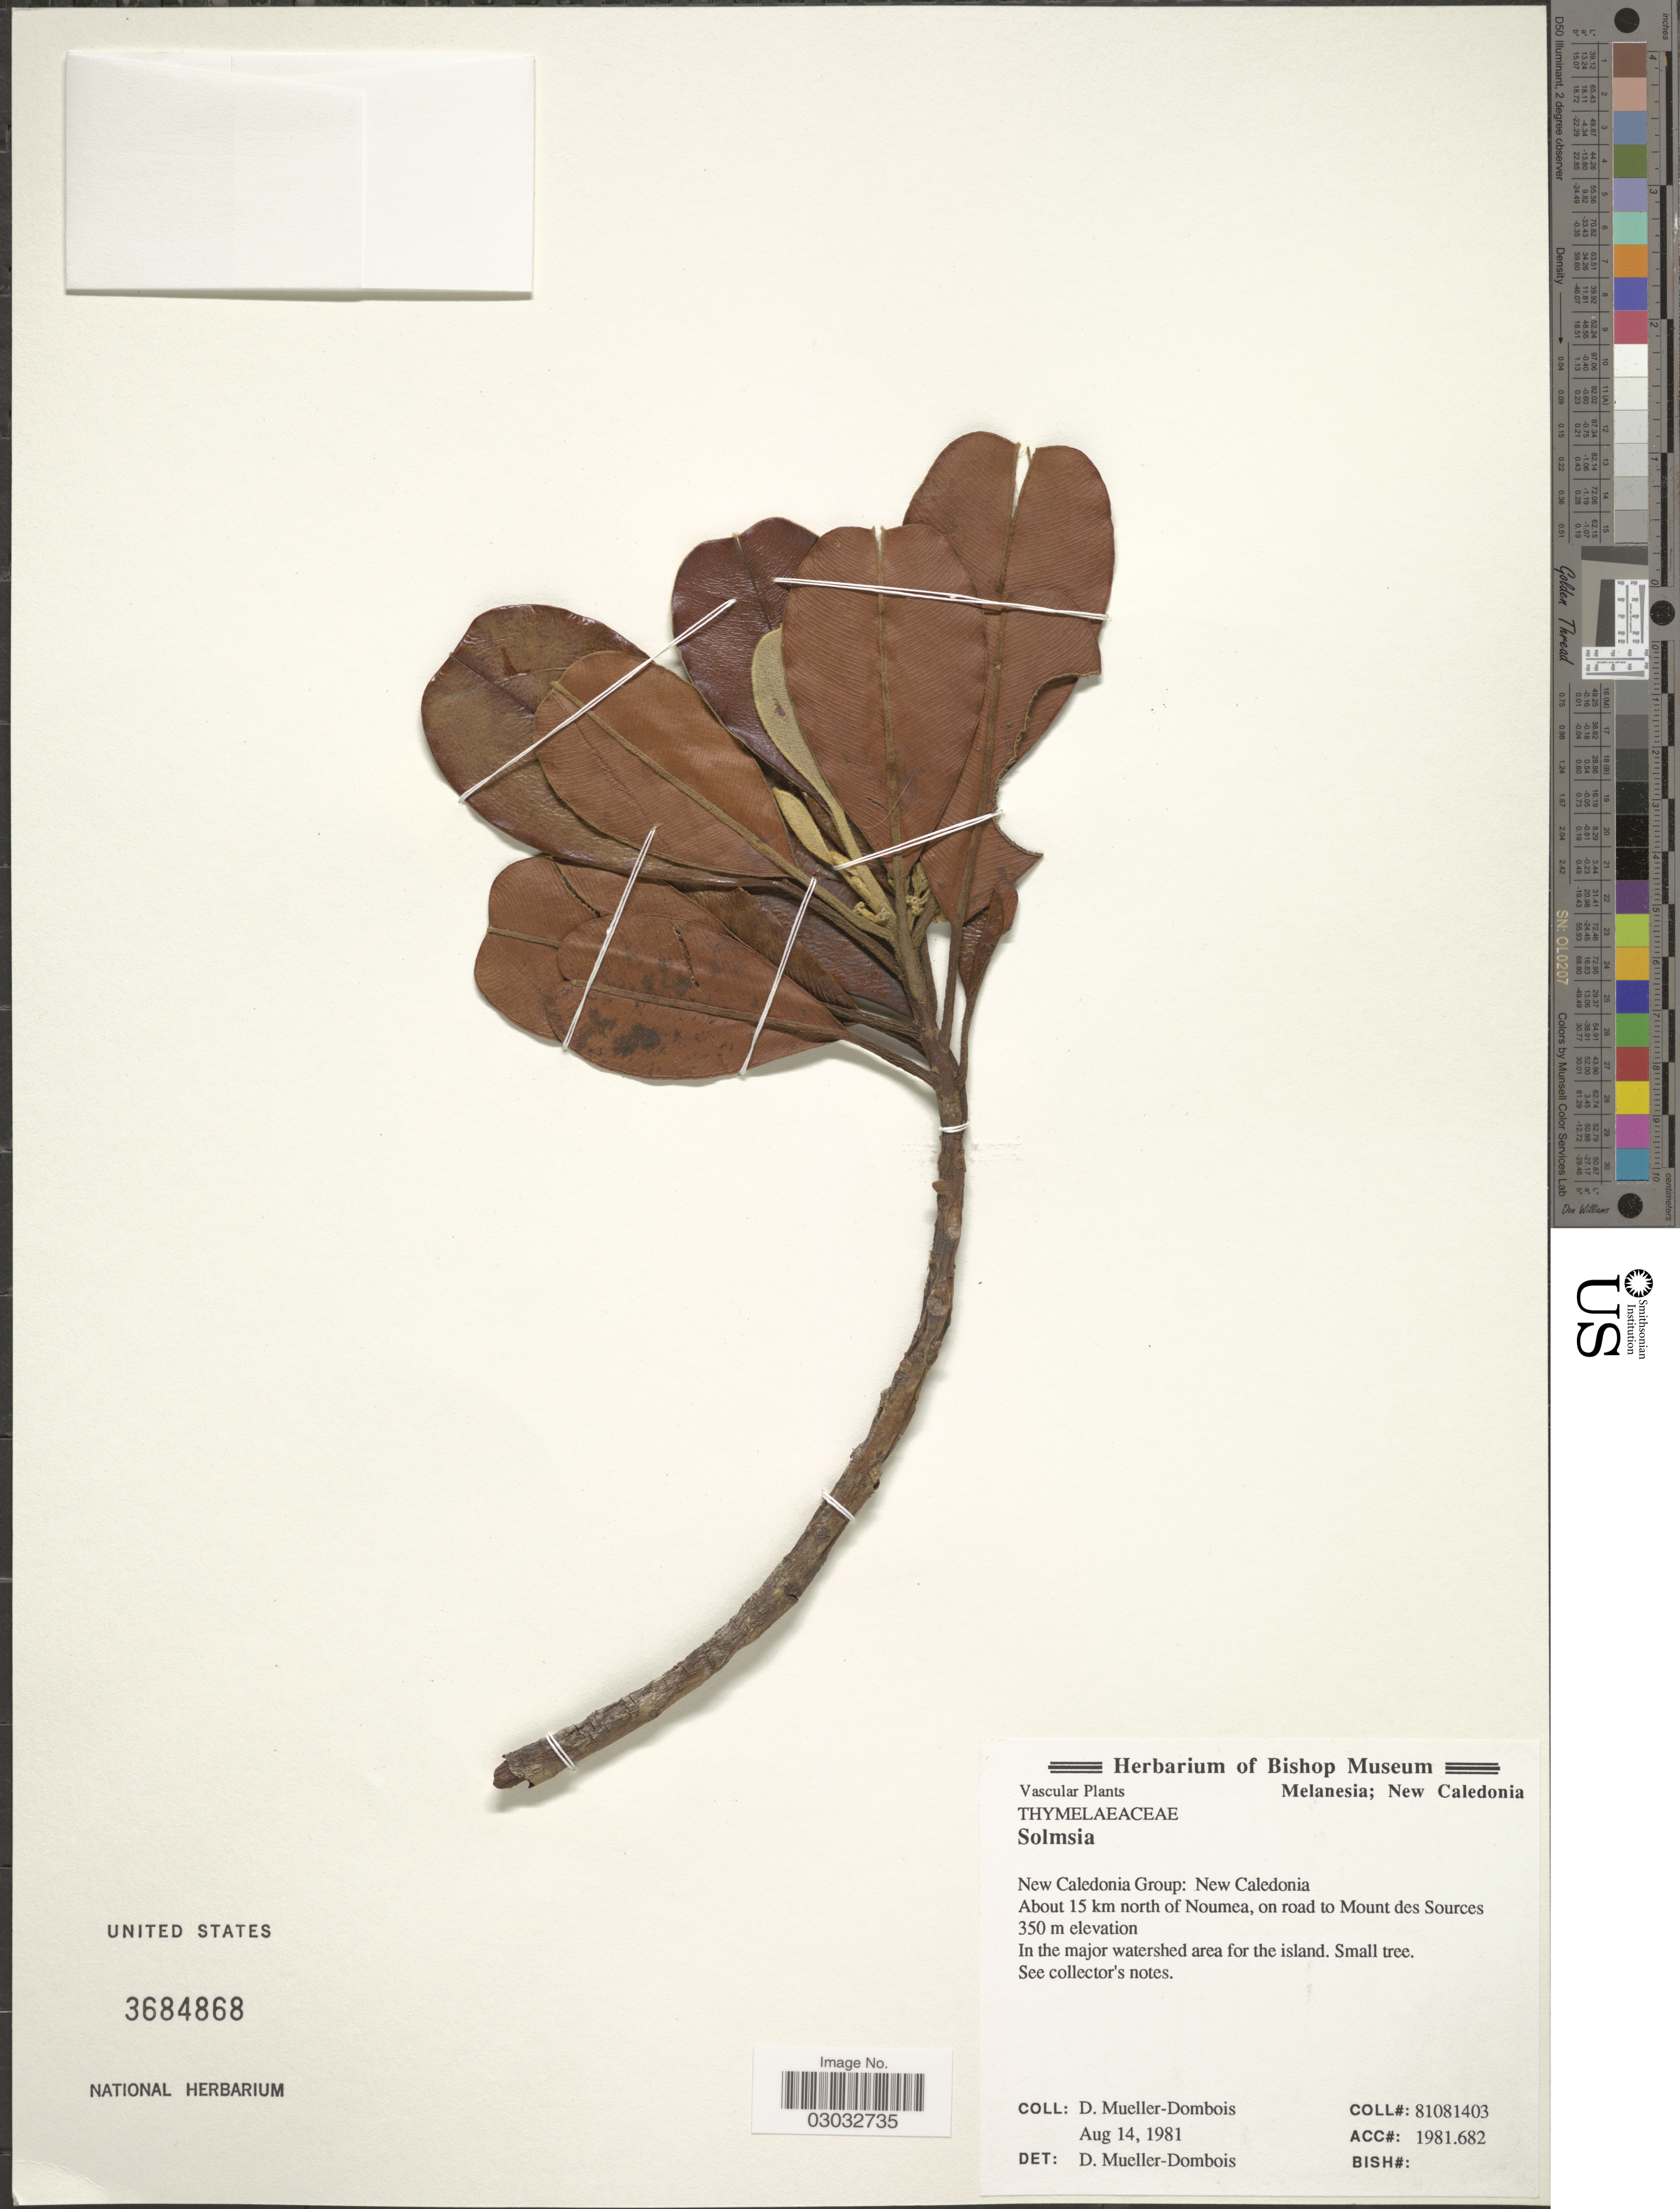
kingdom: Plantae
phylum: Tracheophyta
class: Magnoliopsida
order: Malvales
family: Thymelaeaceae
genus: Solmsia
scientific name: Solmsia sp.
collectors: D. Mueller-Dombois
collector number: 81081403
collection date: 1981-08-14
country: New Caledonia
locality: New Caledonia Group. About 15 km north of Noumea, on road to Mount des Sources.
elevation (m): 350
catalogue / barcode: US 3684868